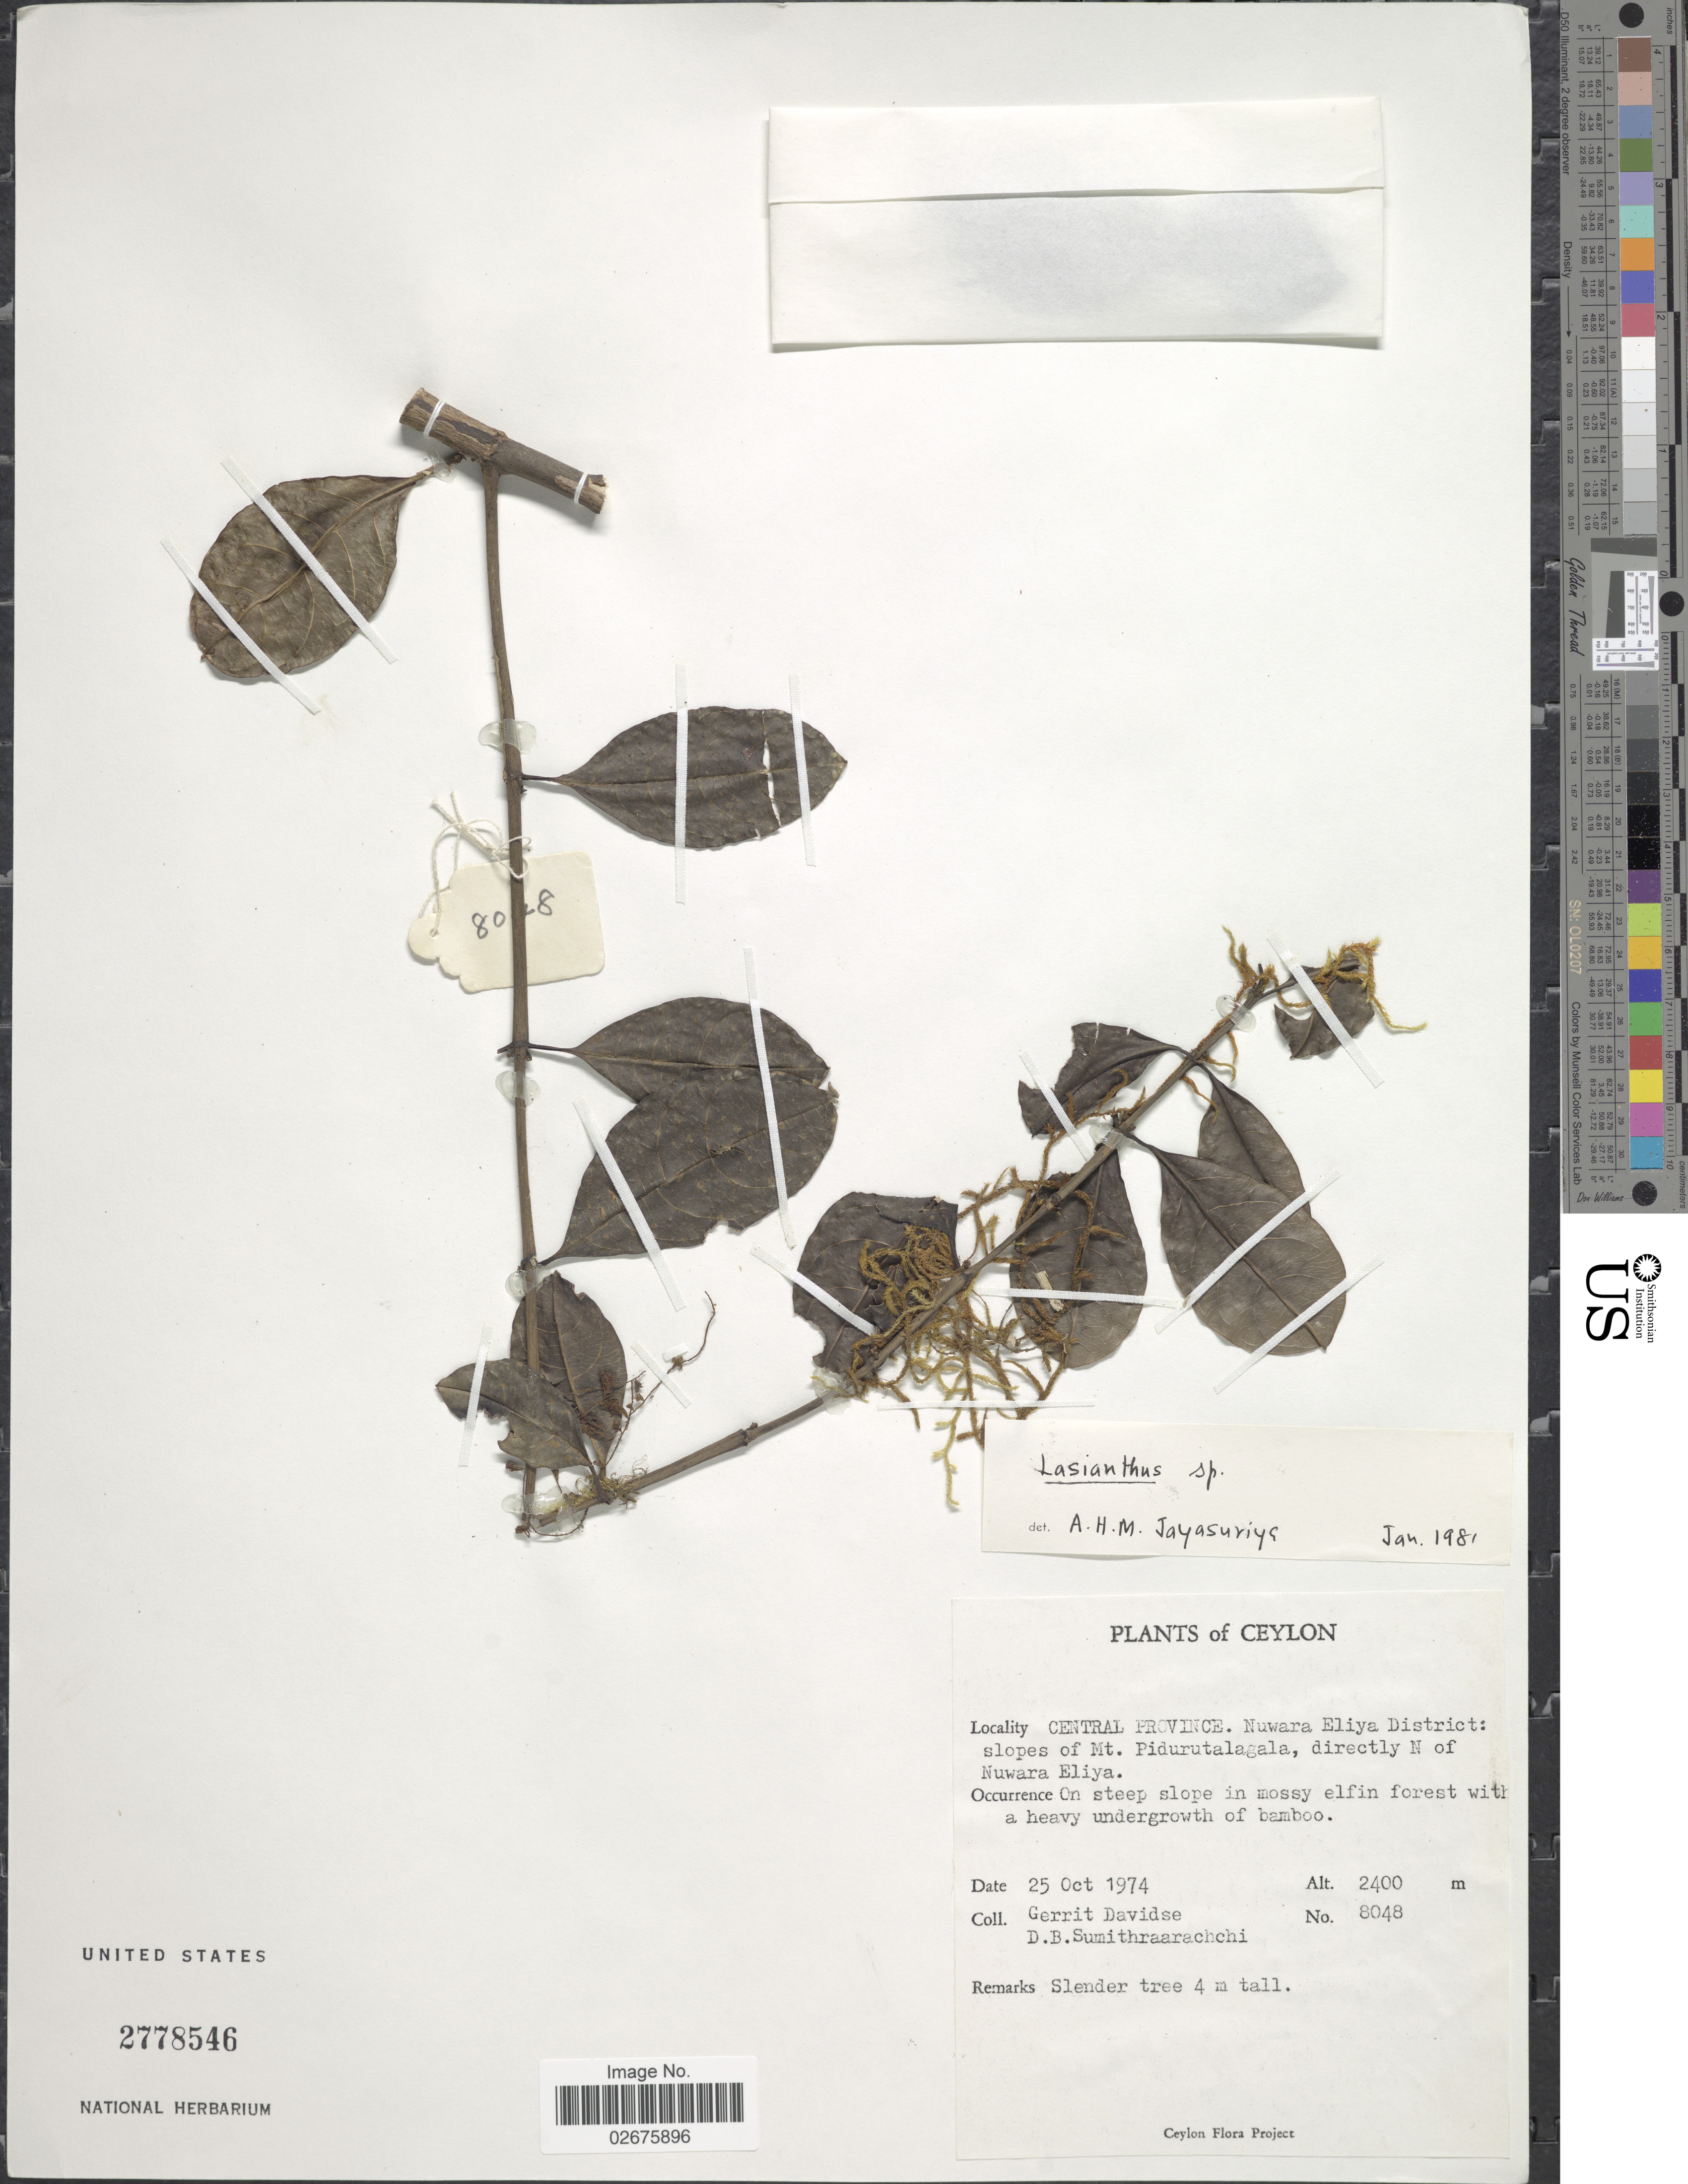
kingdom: Plantae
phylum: Tracheophyta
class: Magnoliopsida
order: Gentianales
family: Rubiaceae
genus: Lasianthus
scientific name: Lasianthus sp.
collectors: G. Davidse & D. B. Sumithraarachchi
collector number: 8048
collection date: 1974-10-25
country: Sri Lanka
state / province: Central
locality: Ceylon, Nuwara Eliya District: slopes of Mt Pidurutalagala, directly N of Nuwara Eliya, On steep slope in mossy elfin forest with a heavy undergrowth of bamboo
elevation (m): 2400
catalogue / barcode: US 2778546